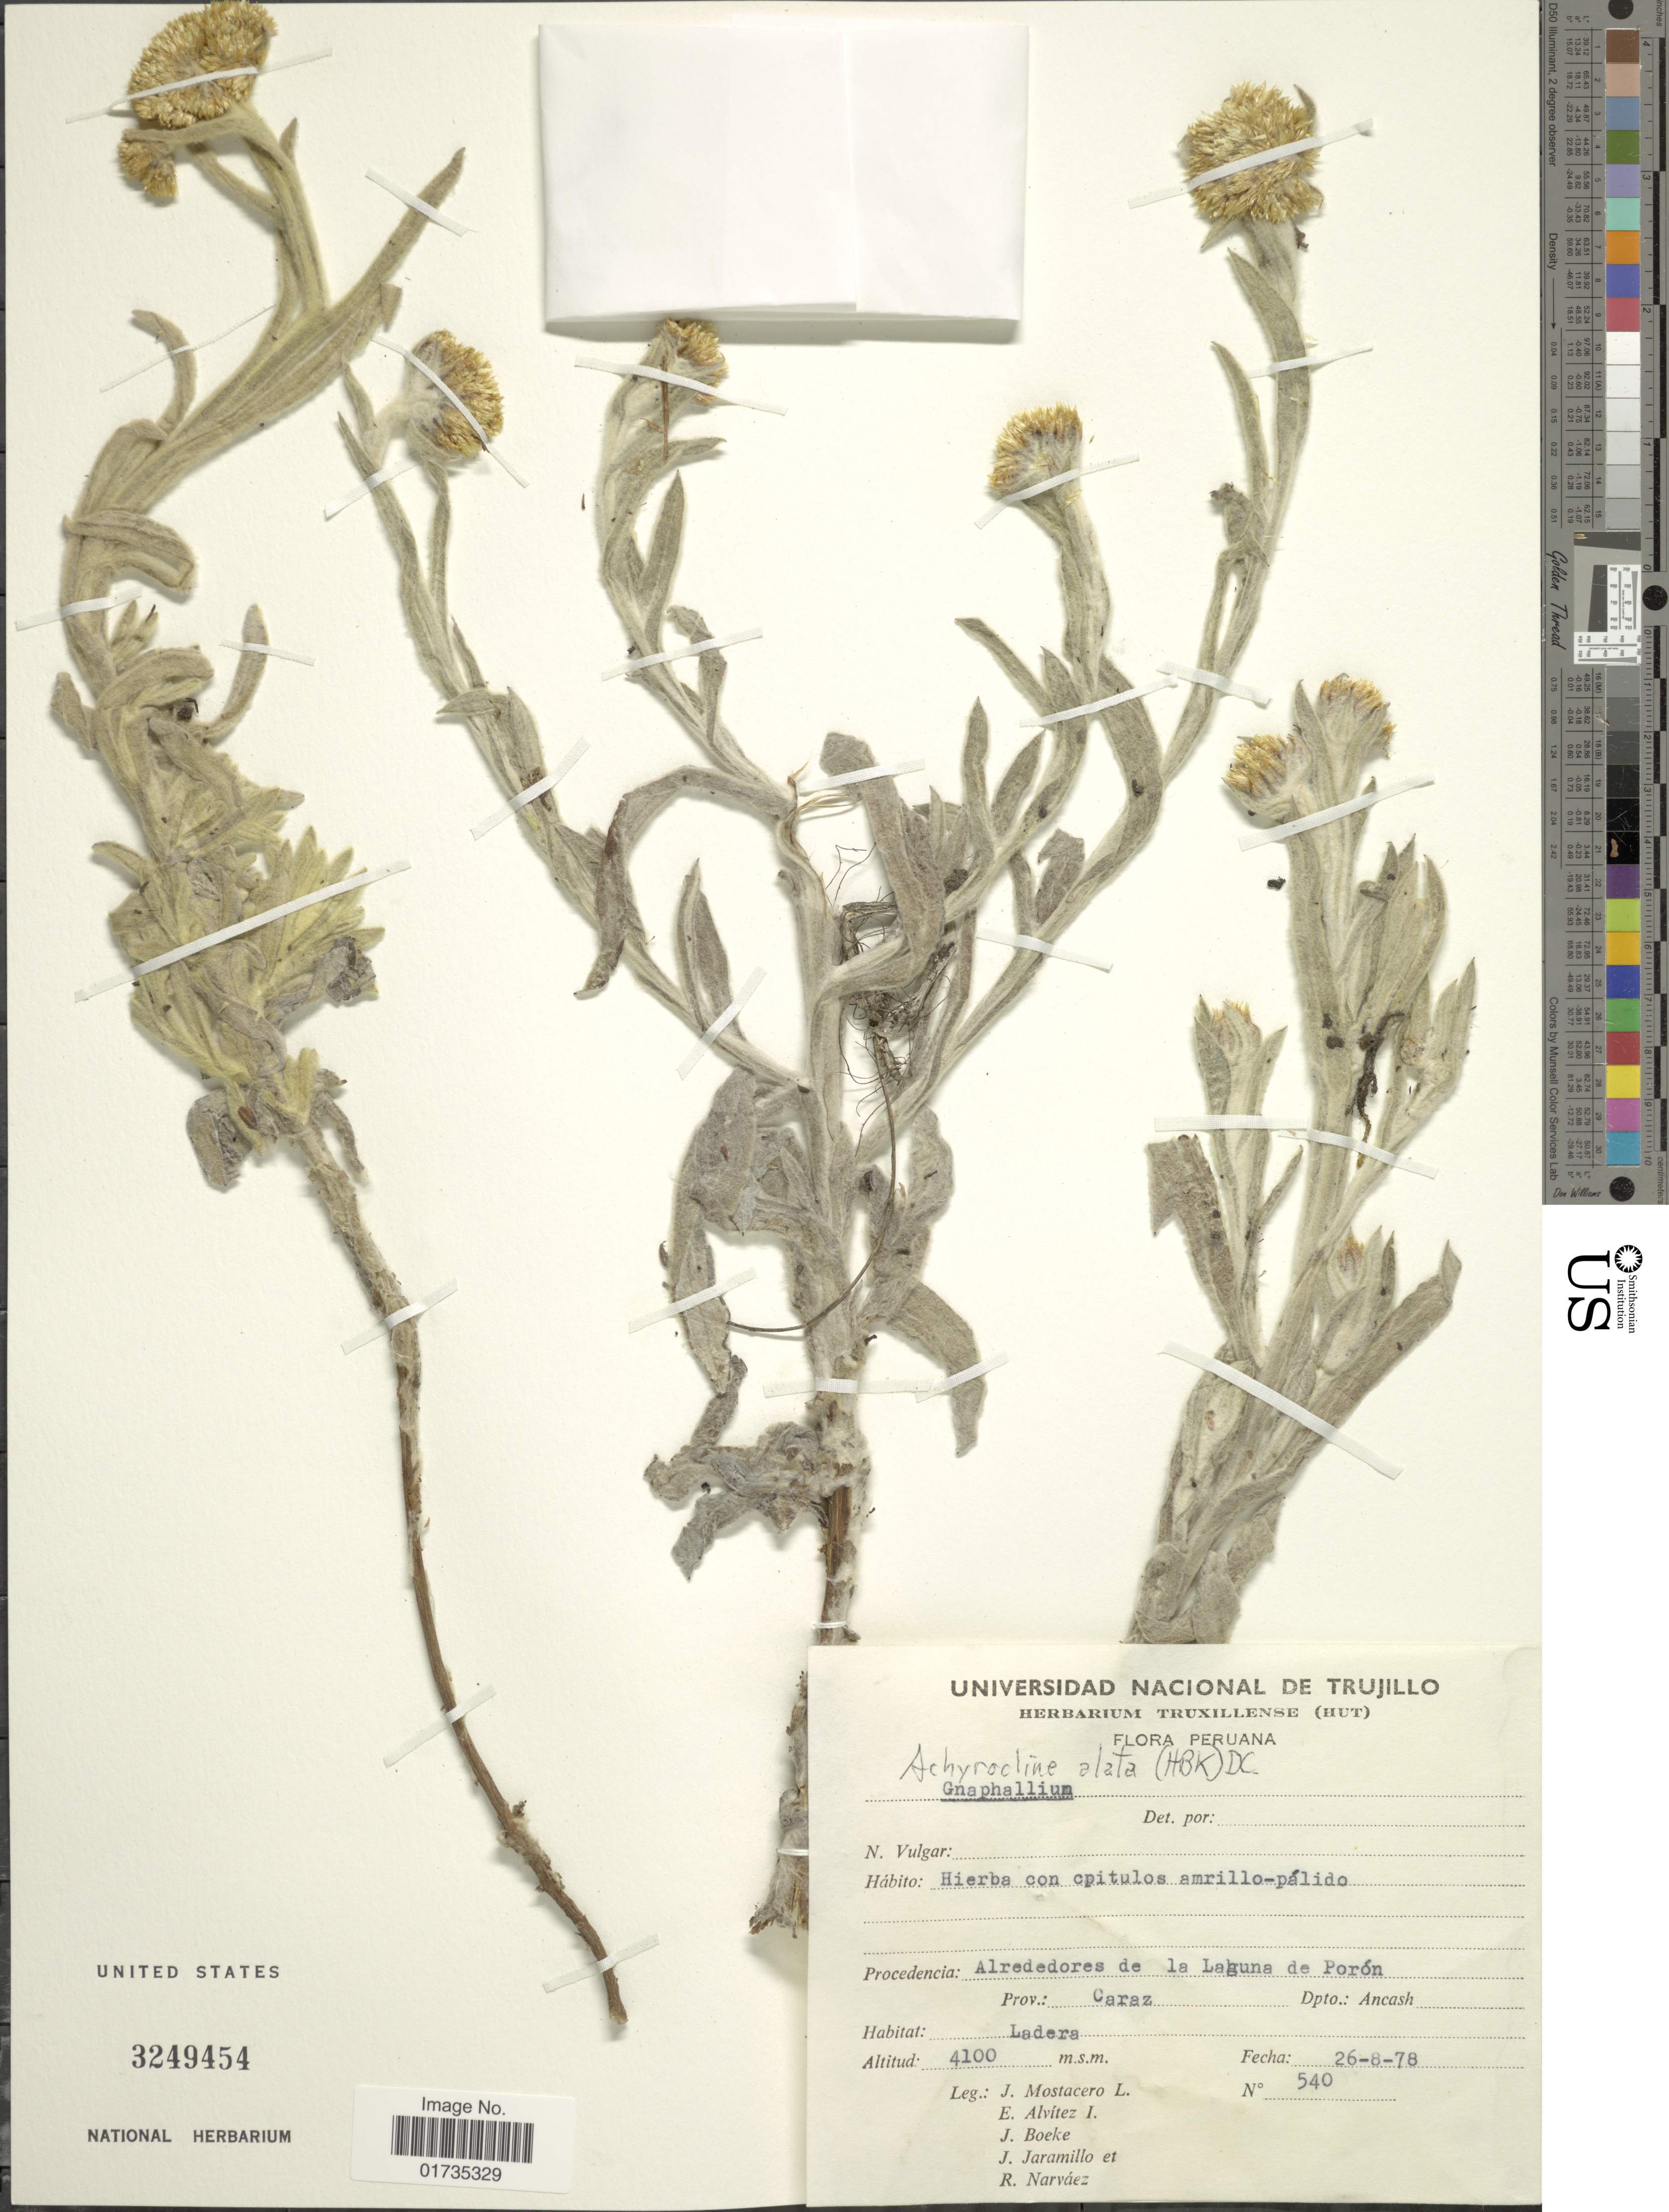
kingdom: Plantae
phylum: Tracheophyta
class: Magnoliopsida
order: Asterales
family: Asteraceae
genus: Achyrocline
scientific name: Achyrocline alata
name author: (Kunth) DC.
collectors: J. Mostacero L., E. Alvitez I., J. D. Boeke, J. Jaramillo & R. Narváez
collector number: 540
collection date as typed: Transcribed d/m/y: 26/8/78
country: Peru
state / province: Ancash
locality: Procedencia: Alrededores de la Laguna de Poron. Prov.: Caraz Dpto.: Ancash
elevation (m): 4100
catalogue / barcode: US 3249454